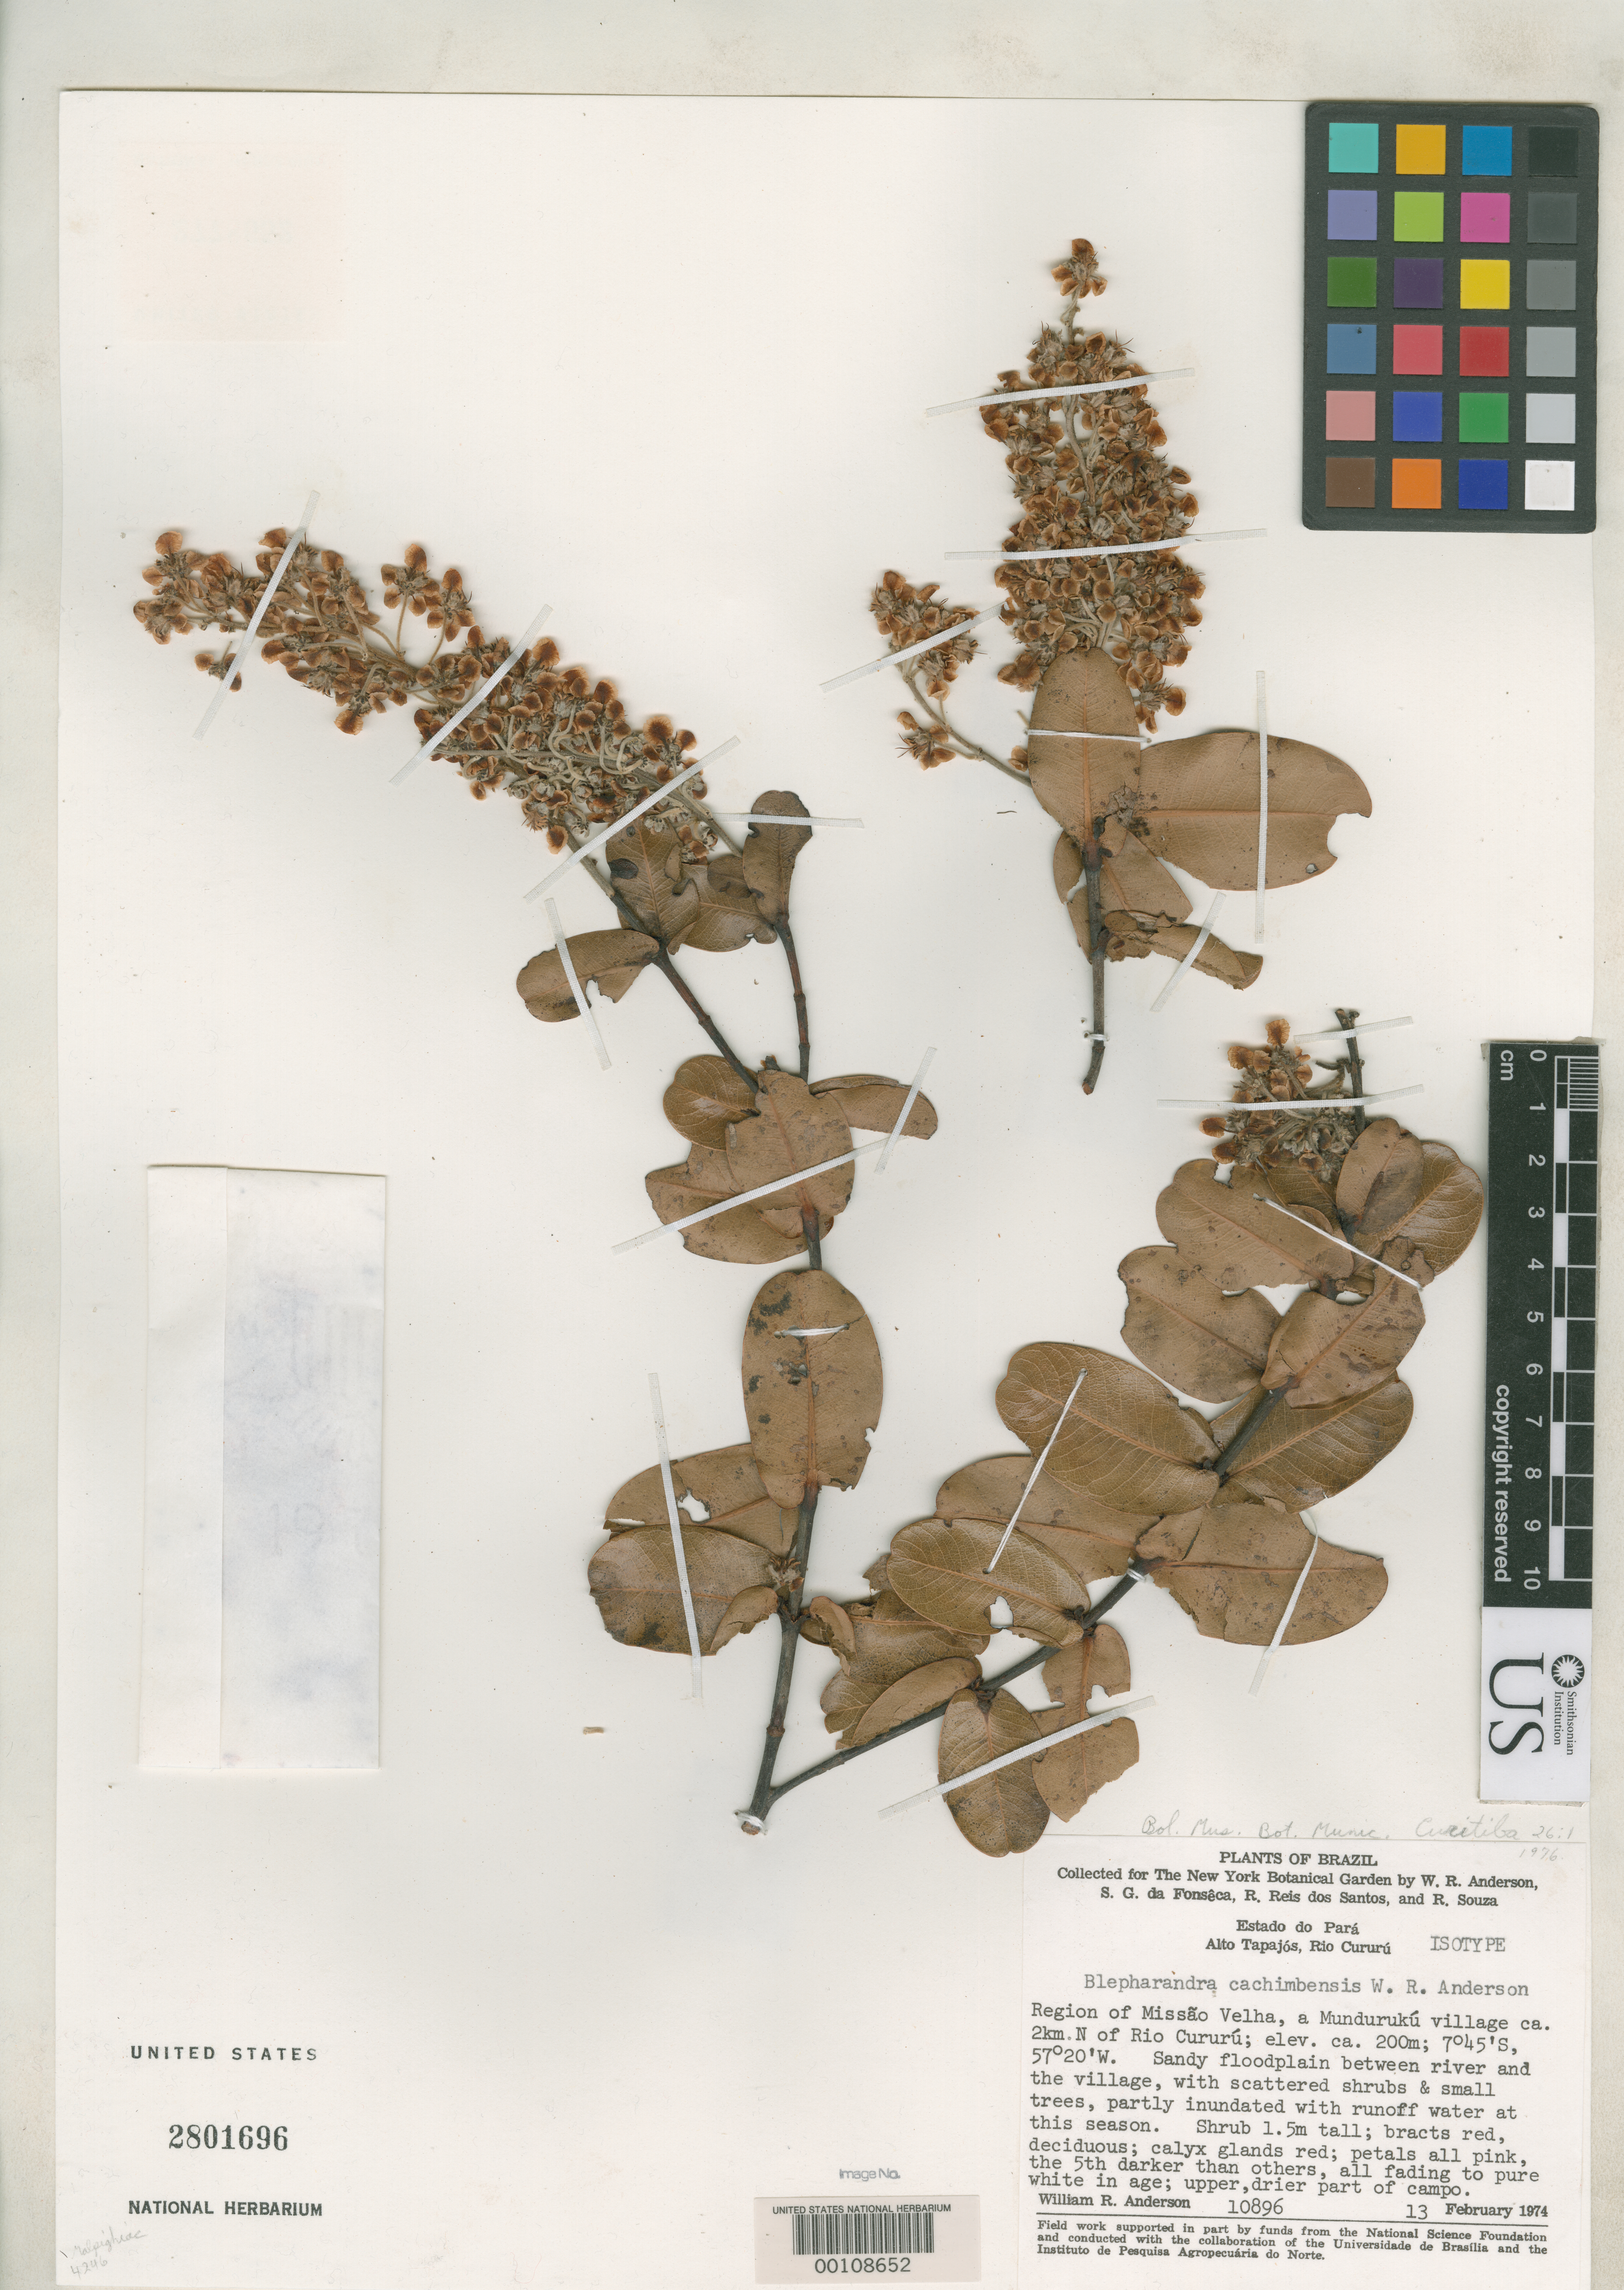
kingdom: Plantae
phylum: Tracheophyta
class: Magnoliopsida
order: Malpighiales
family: Malpighiaceae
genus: Blepharandra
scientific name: Blepharandra cachimbensis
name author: W.R. Anderson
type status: Isotype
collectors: W. R. Anderson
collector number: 10896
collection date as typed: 13 Feb 1974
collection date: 1974-02-13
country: Brazil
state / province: Pará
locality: Alto Tapajos, Rio Cururu.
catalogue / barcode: US 2801696